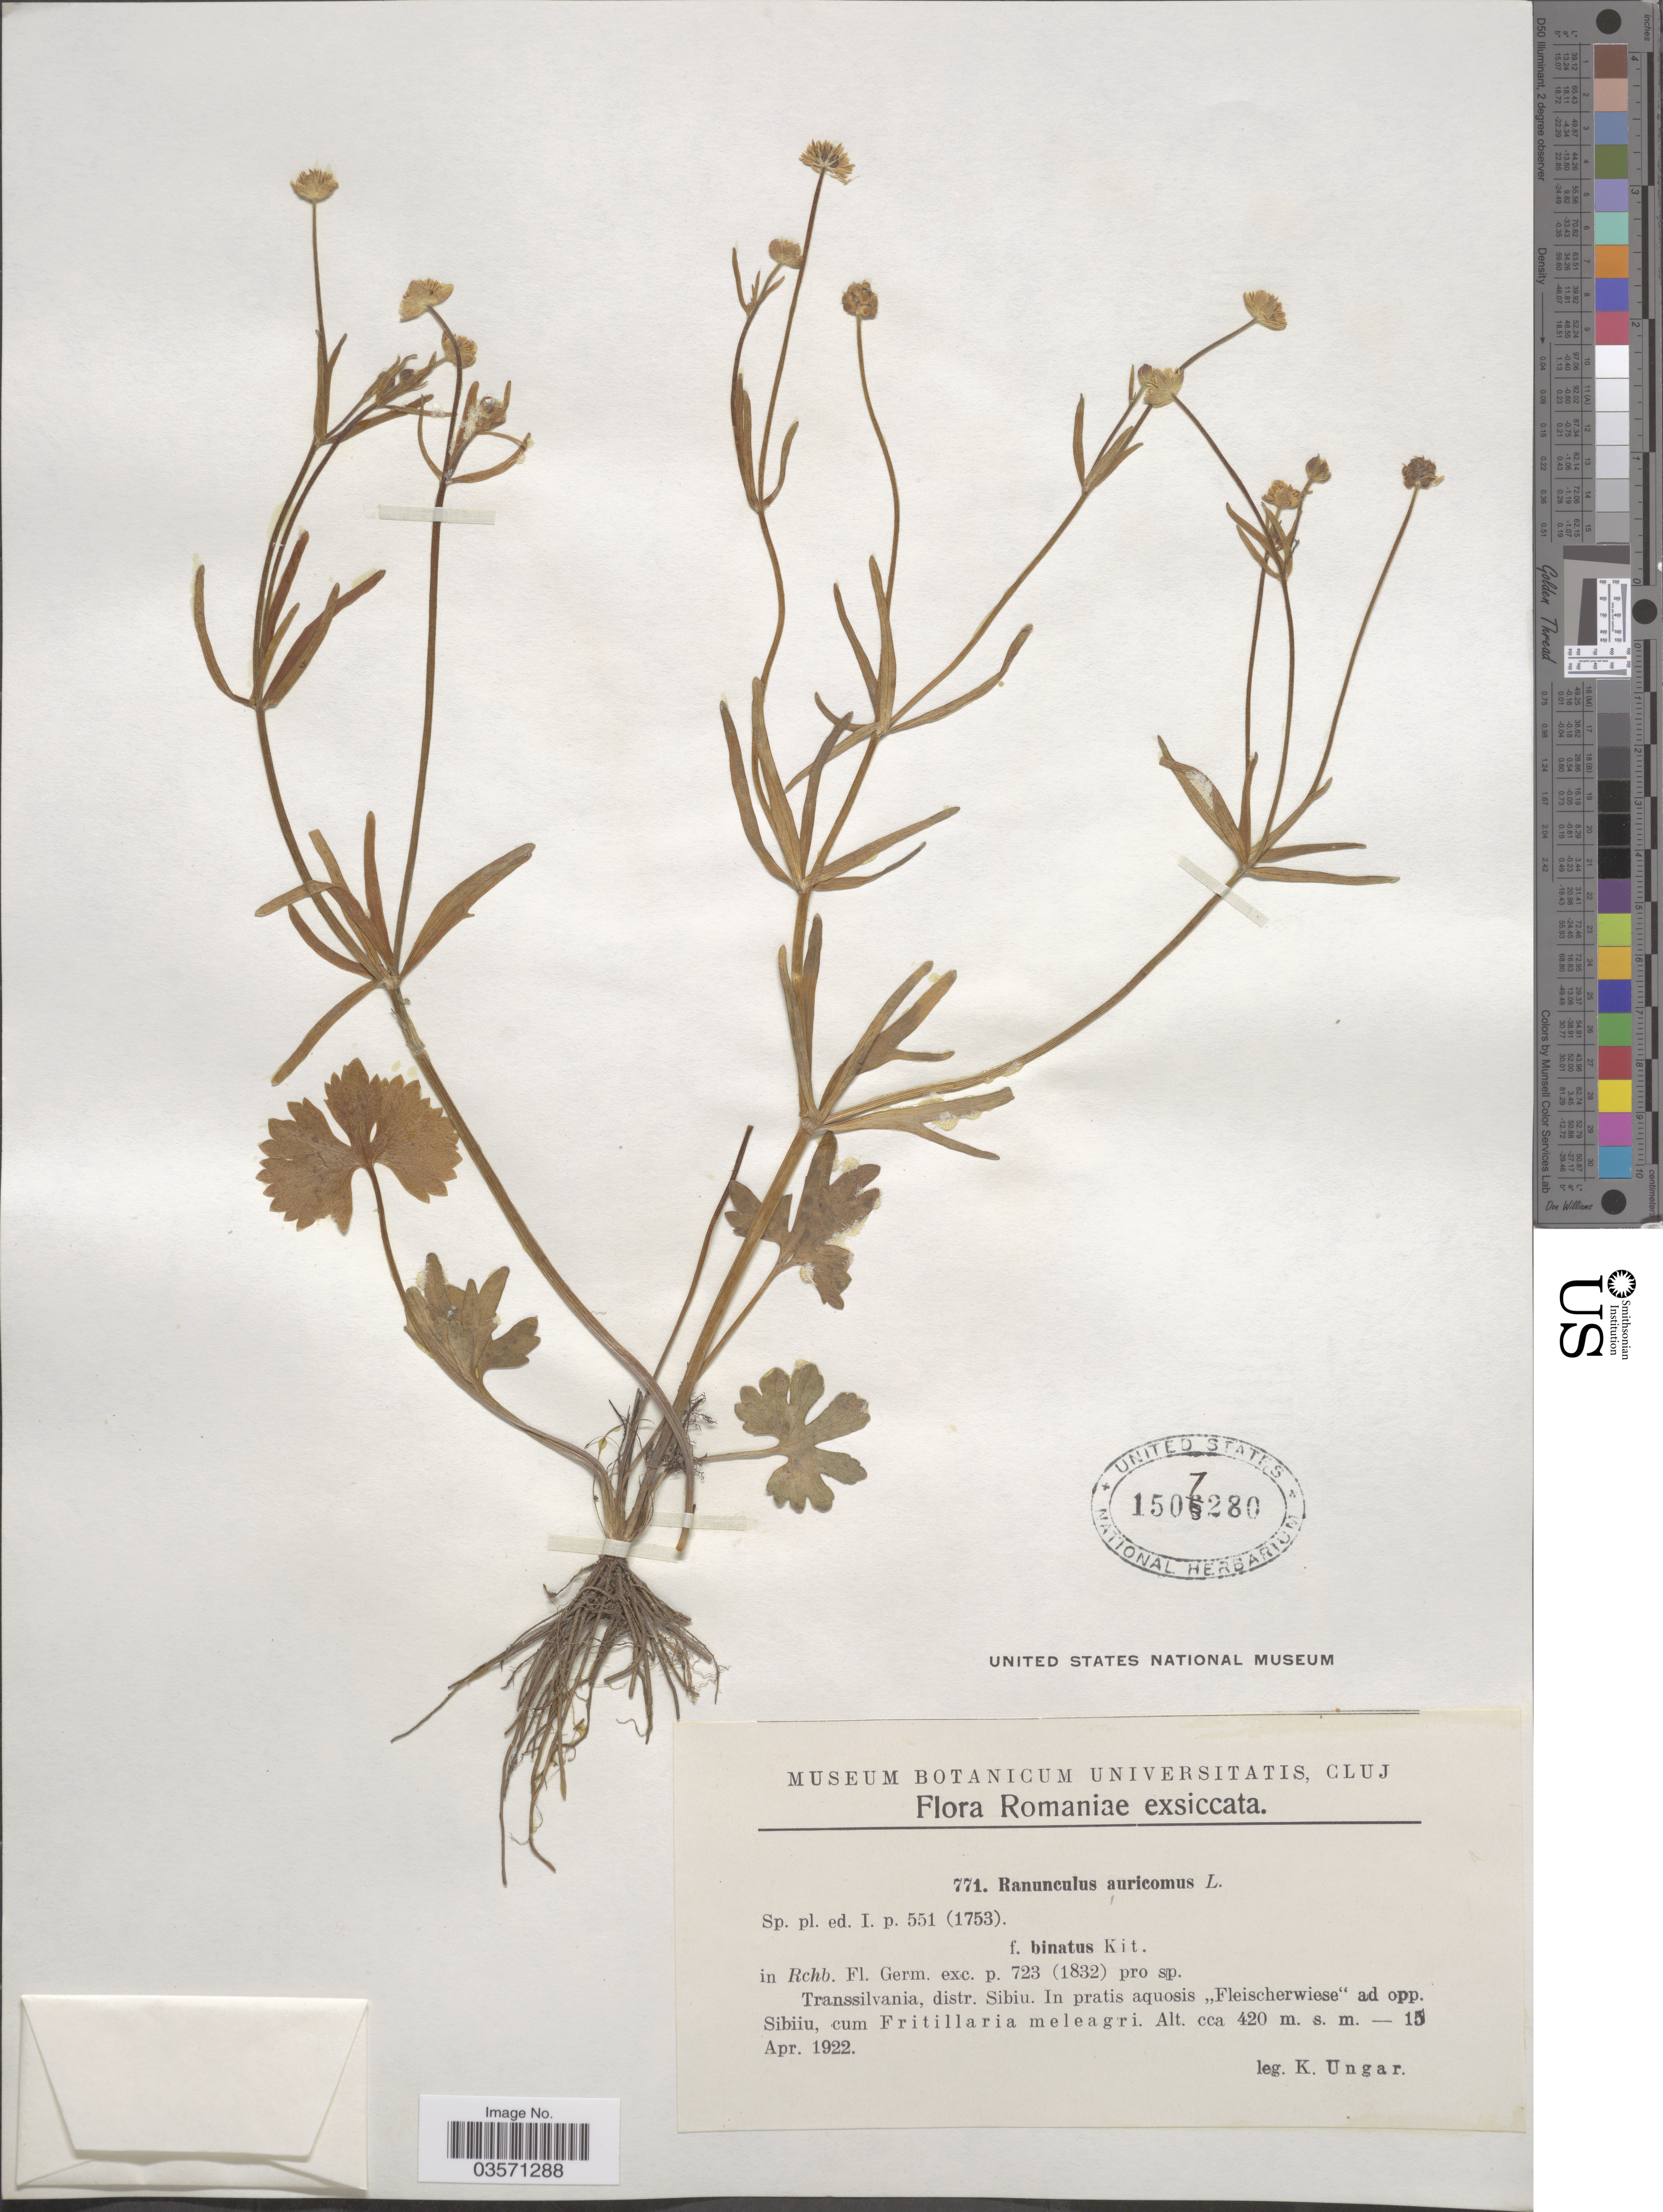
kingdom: Plantae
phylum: Tracheophyta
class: Magnoliopsida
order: Ranunculales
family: Ranunculaceae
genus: Ranunculus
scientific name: Ranunculus auricomus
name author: L.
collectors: K. Ungar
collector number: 771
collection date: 1922-04-15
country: Romania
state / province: Sibiu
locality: Transsilvania, distr. Sibiu. In pratis aquosis "Fleischerwiese" ad opp. Sibiiu, cum Fritillaria meleagri.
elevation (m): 420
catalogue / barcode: US 1507280